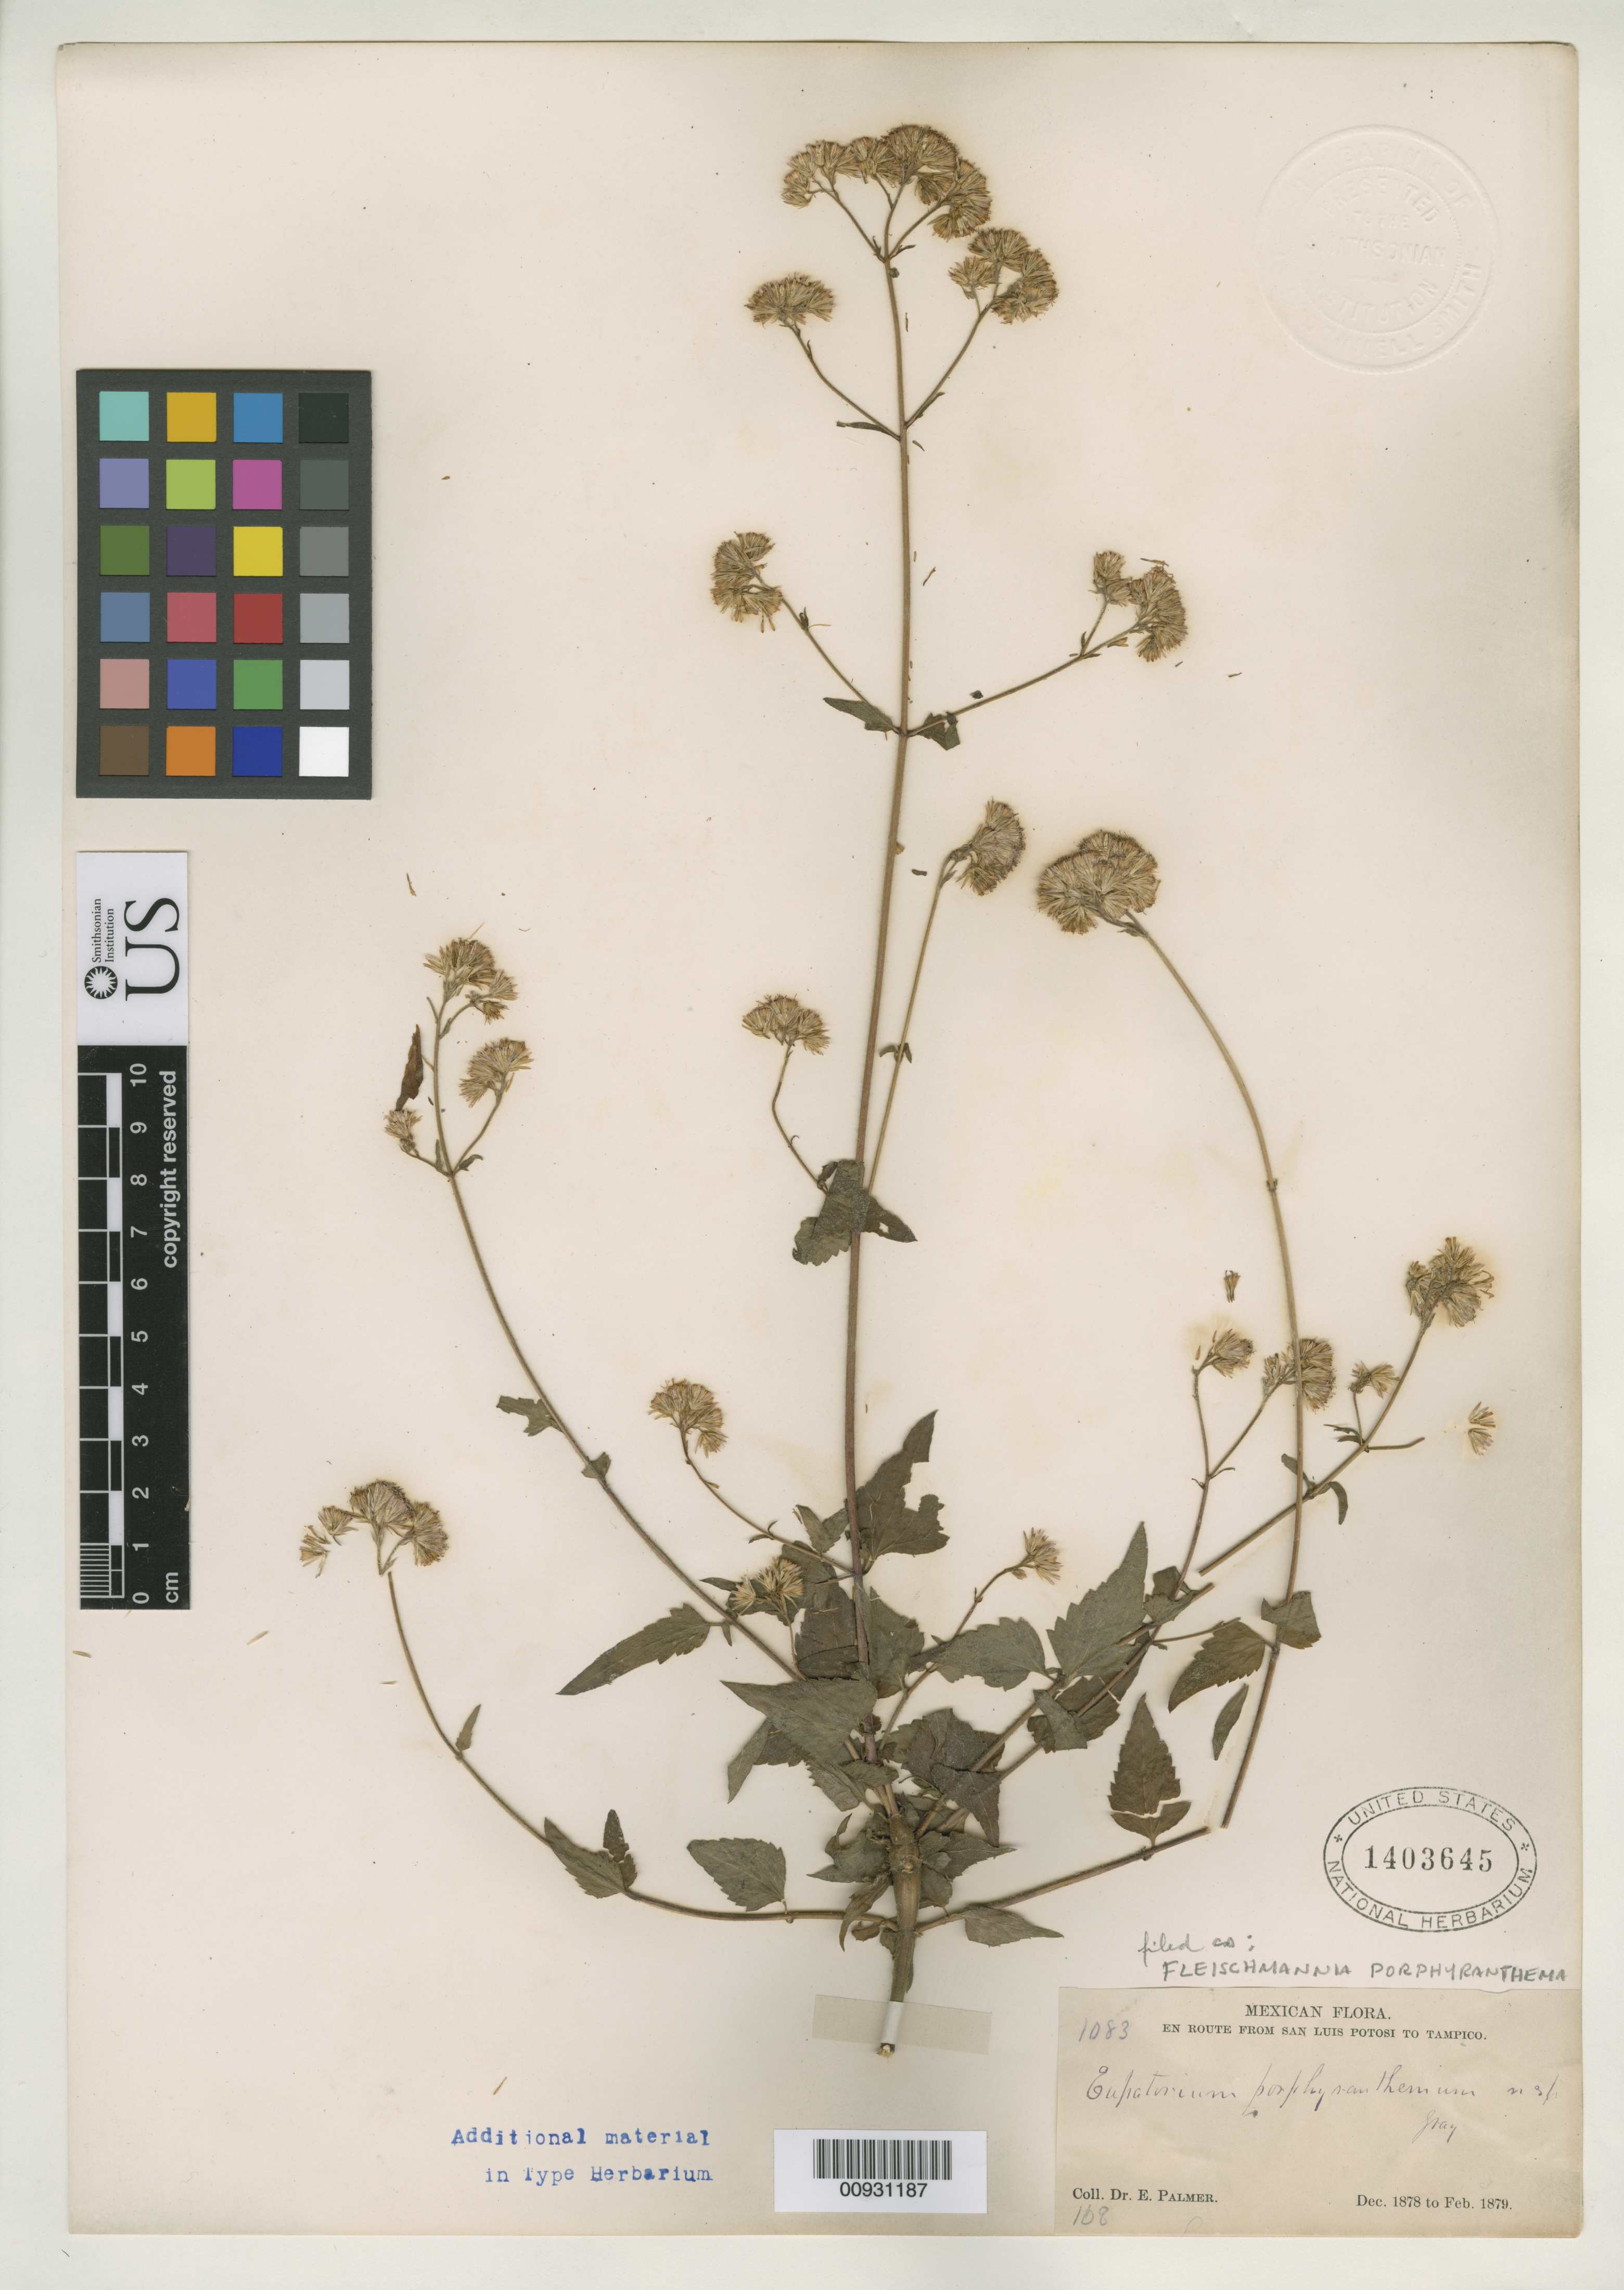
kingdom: Plantae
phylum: Tracheophyta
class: Magnoliopsida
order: Asterales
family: Asteraceae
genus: Eupatorium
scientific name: Eupatorium porphyranthemum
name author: A. Gray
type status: Isotype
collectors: E. Palmer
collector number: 1083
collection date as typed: Dec 1878 to -- Feb 1879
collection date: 1878-12/1879-02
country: Mexico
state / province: San Luis Potosí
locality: En route from San Luis Potosí to Tampico.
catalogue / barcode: US 1403645